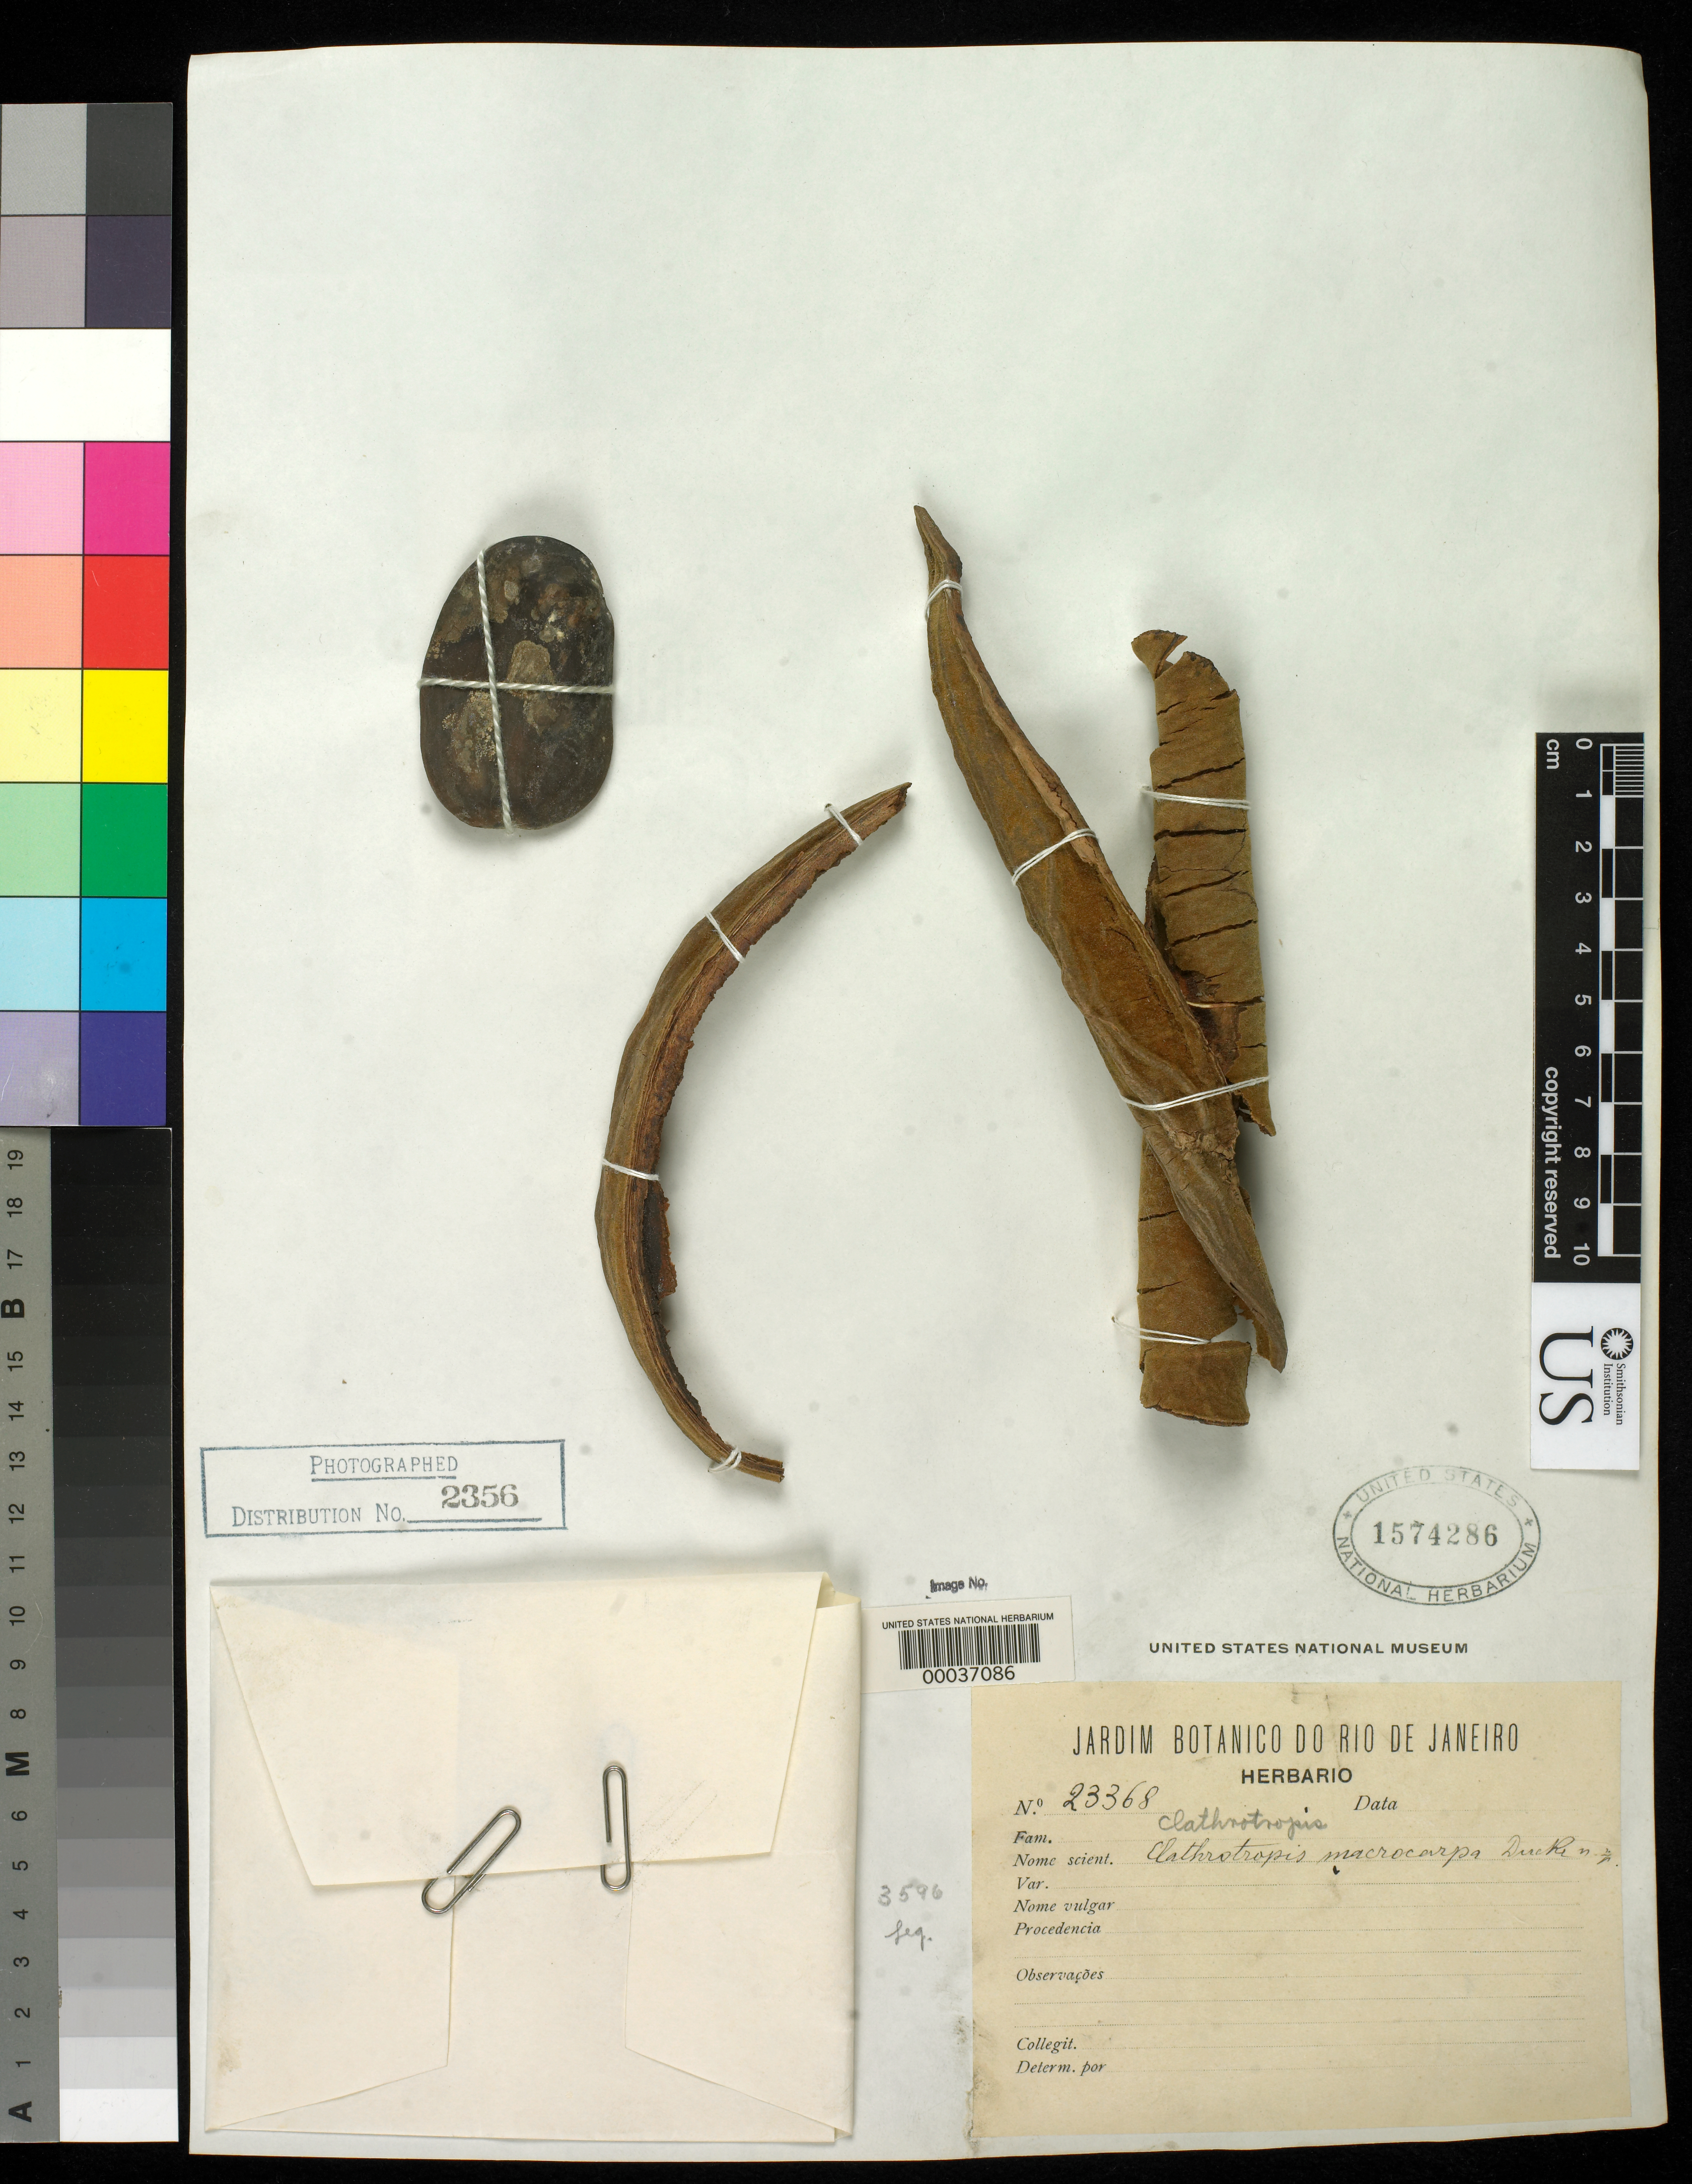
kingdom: Plantae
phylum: Tracheophyta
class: Magnoliopsida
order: Fabales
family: Fabaceae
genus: Clathrotropis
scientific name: Clathrotropis macrocarpa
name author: Ducke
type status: Isotype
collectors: A. Ducke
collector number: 23368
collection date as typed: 19 Nov 1929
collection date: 1929-11-19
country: Brazil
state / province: Amazonas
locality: Prope Rio Negro, Yucabi, Curicuriary.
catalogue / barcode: US 1574286